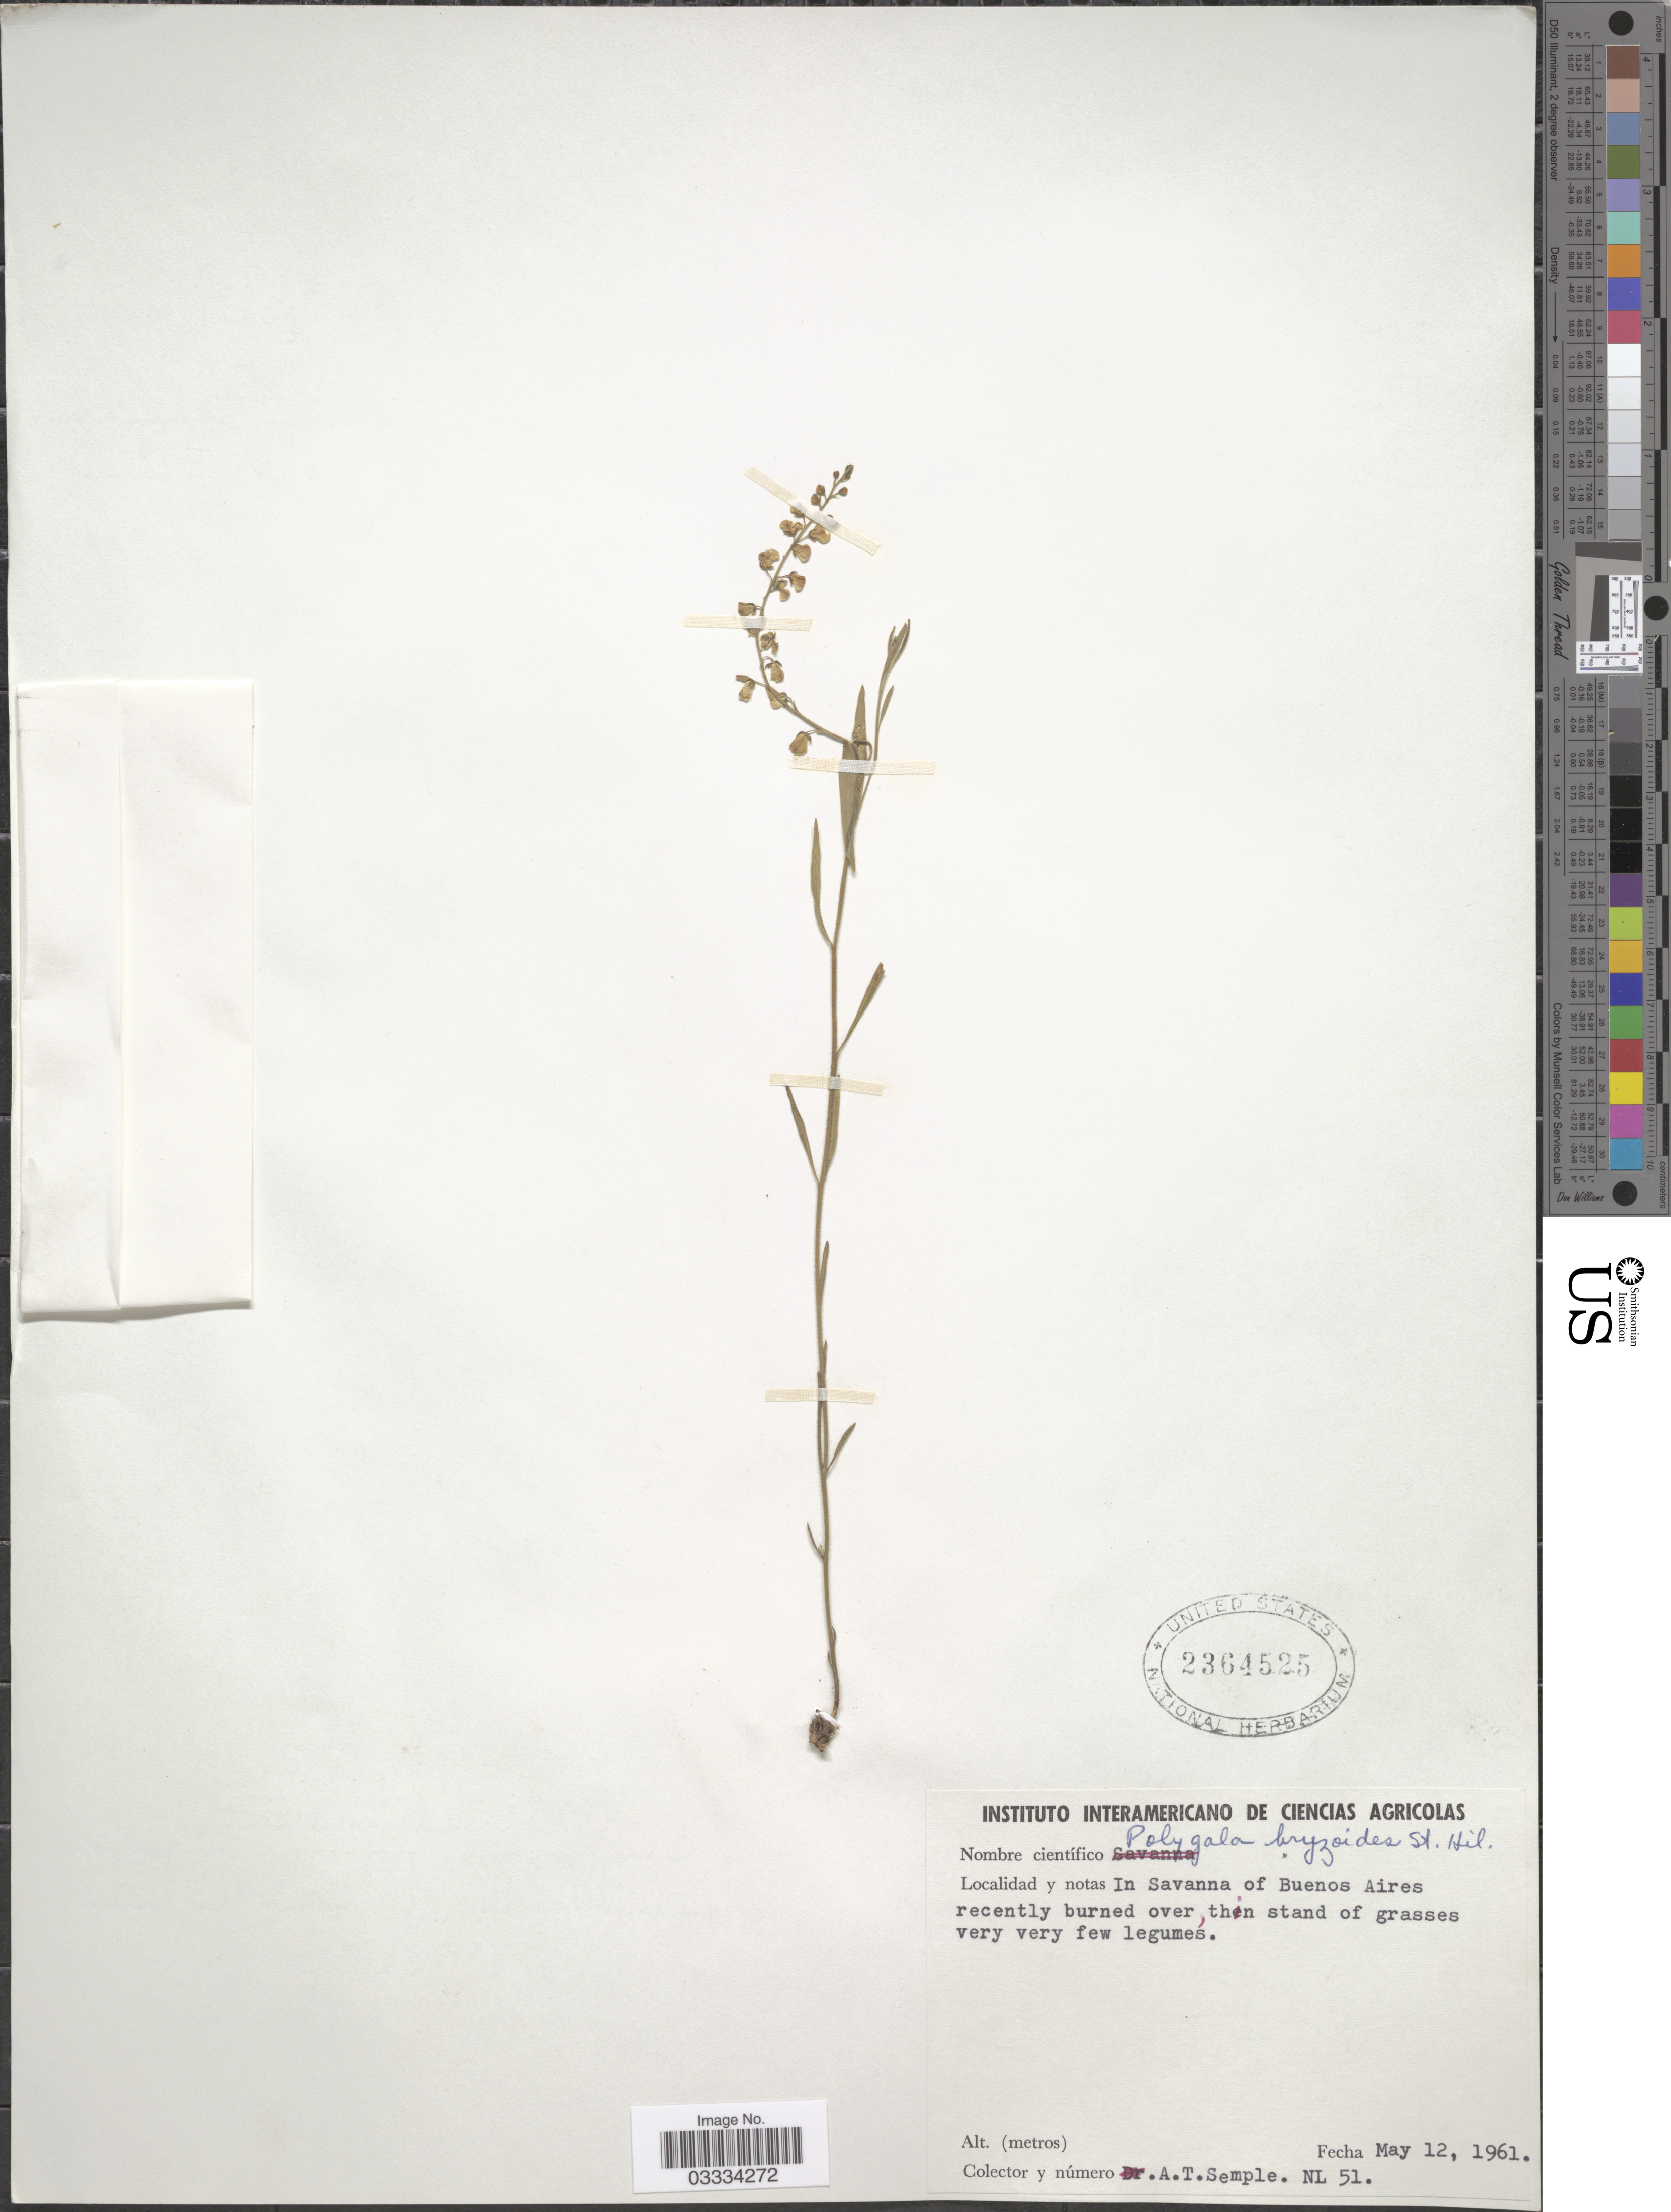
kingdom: Plantae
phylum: Tracheophyta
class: Magnoliopsida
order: Fabales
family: Polygalaceae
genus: Asemeia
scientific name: Asemeia violacea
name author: (Aubl.) J.F.B. Pastore & J.R. Abbott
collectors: A. Semple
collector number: NL 51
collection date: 1961-05-12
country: Argentina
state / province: Buenos Aires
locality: In Savanna of Buenos Aires.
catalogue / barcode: US 2364525